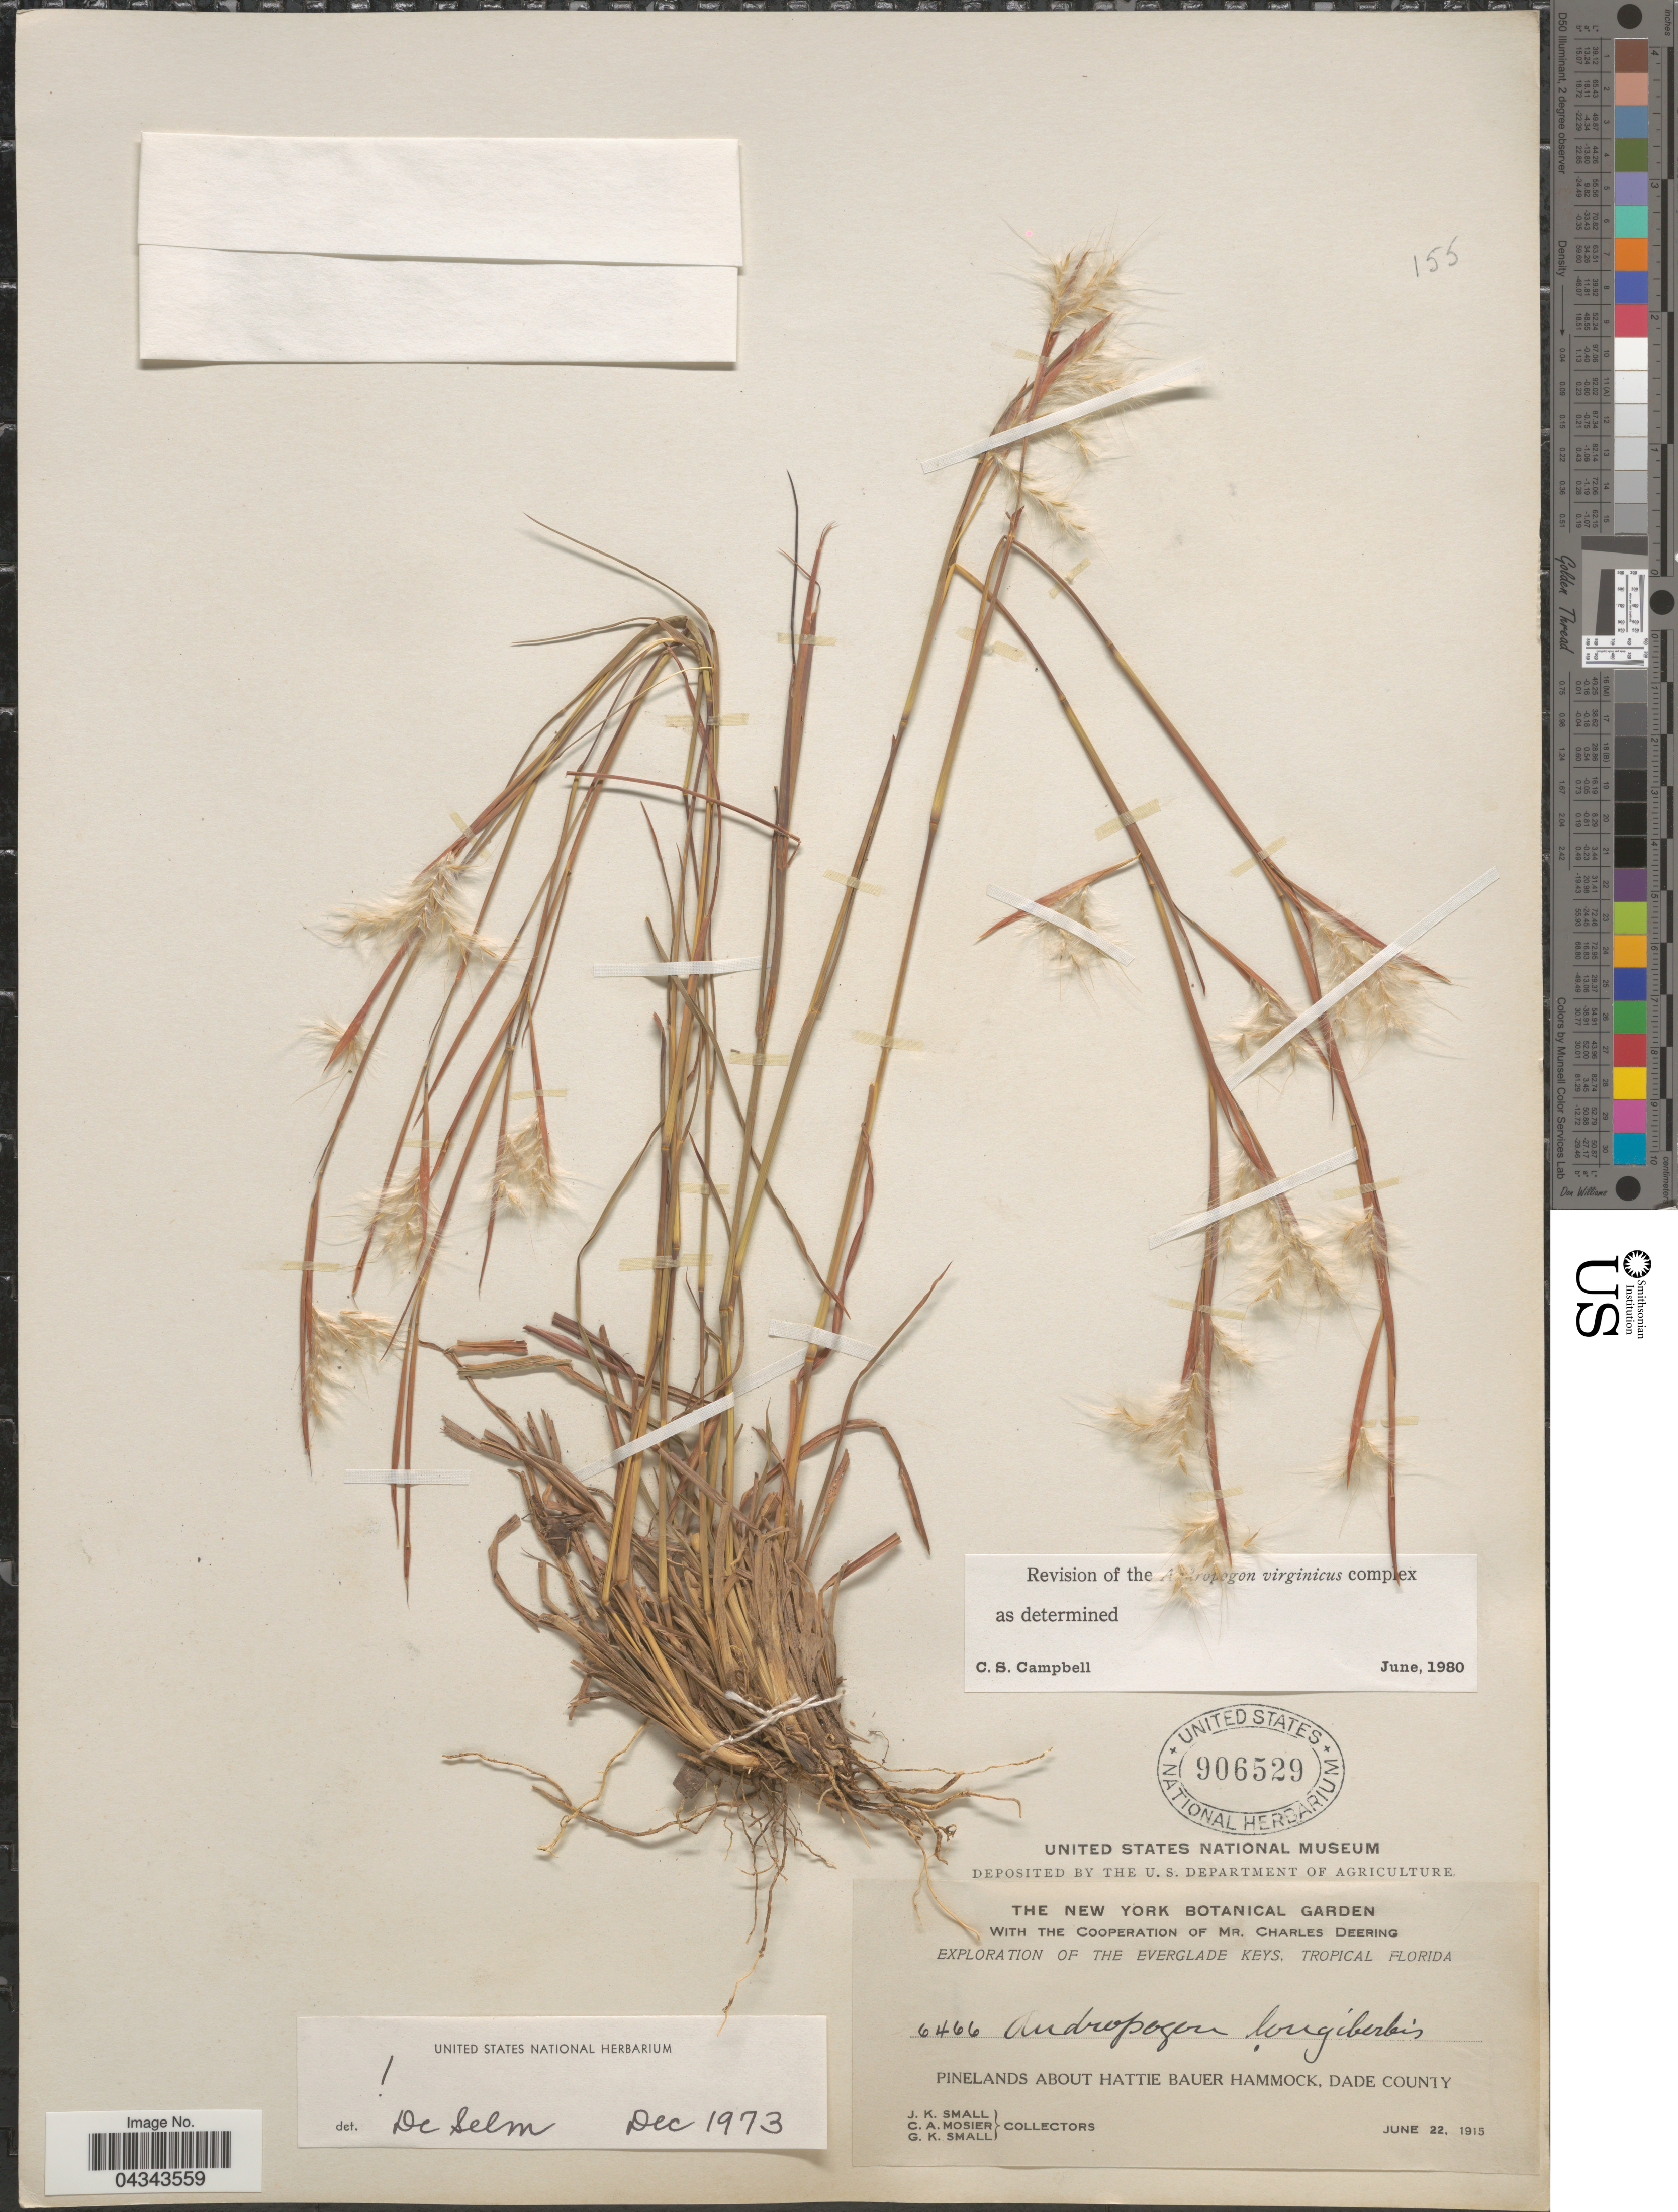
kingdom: Plantae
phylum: Tracheophyta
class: Liliopsida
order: Poales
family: Poaceae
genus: Andropogon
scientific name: Andropogon longiberbis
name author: Hack.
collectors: J. K. Small, C. A. Mosier & G. K. Small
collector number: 6466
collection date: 1915-06-22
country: United States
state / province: Florida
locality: Exploration of the Everglade Keys, Tropical Florida. Pinelands about Hattie Bauer Hammock, Dade County.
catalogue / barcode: US 906529